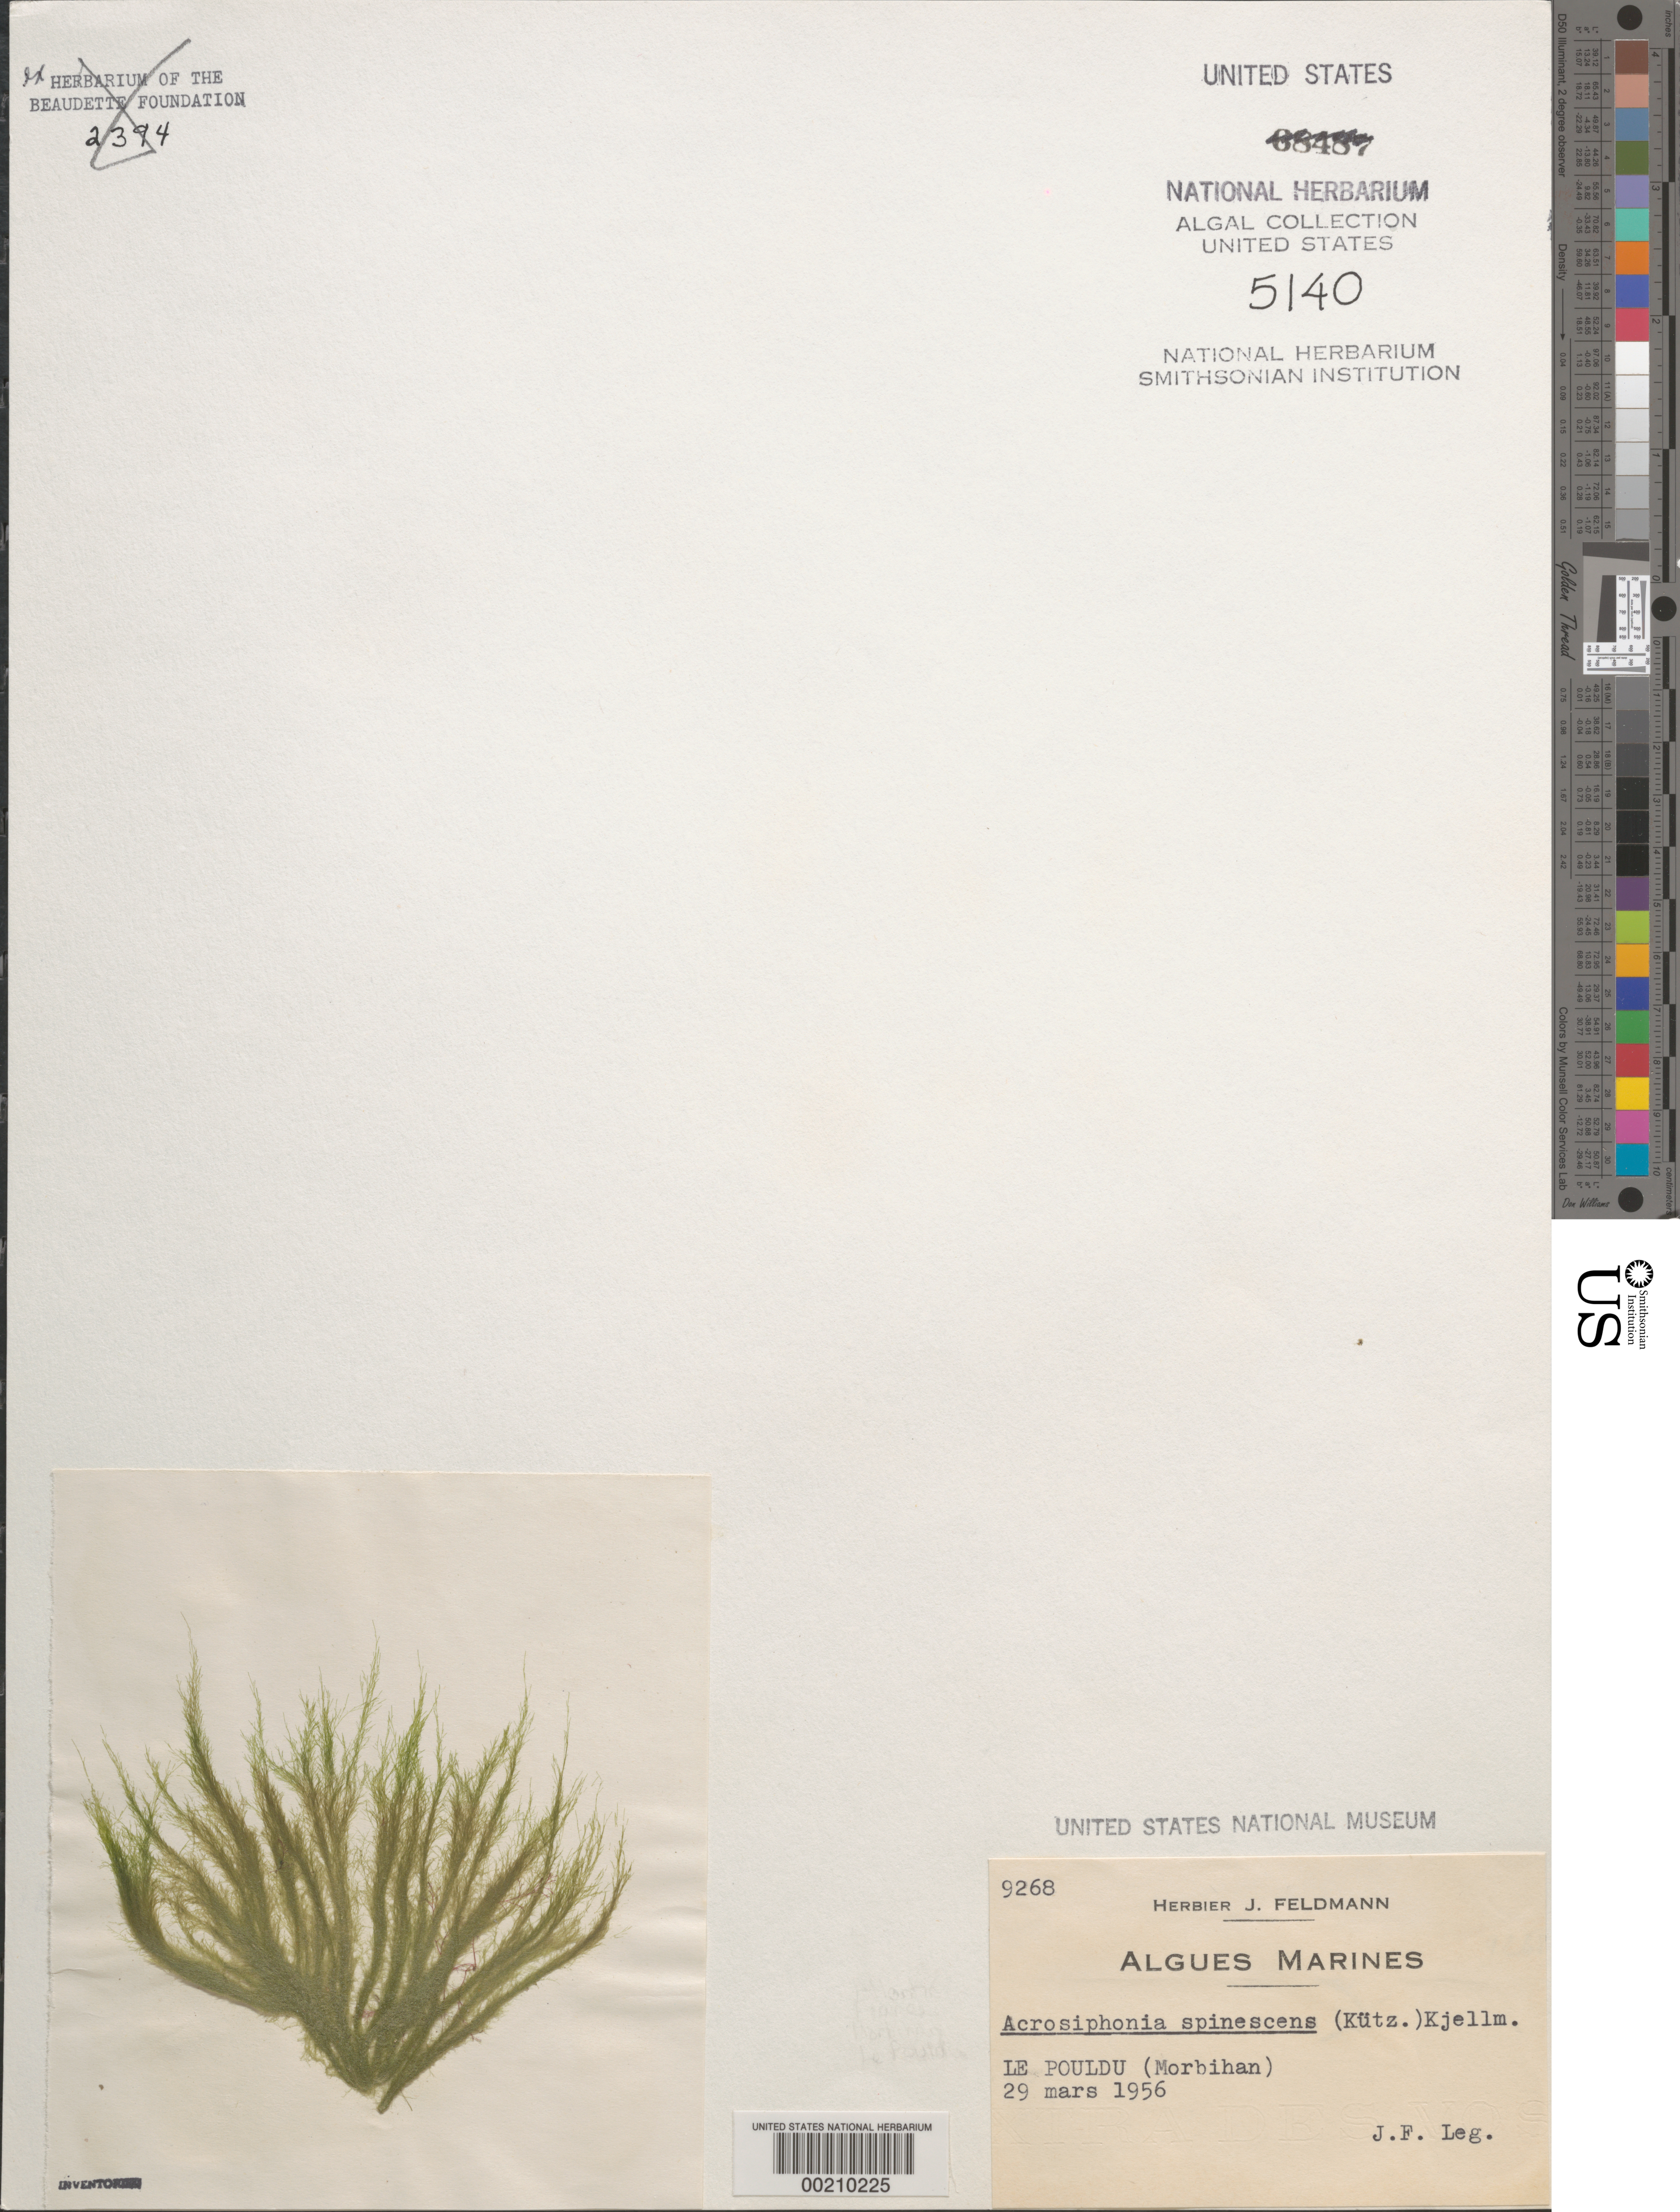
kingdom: Plantae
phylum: Chlorophyta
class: Ulvophyceae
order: Ulotrichales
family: Ulotrichaceae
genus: Acrosiphonia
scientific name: Acrosiphonia spinescens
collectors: J. Feldmann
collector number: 9268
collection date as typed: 29 Mar 1956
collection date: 1956-03-29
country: France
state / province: Bretagne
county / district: Morbihan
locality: Le Pouldu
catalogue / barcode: US 5140